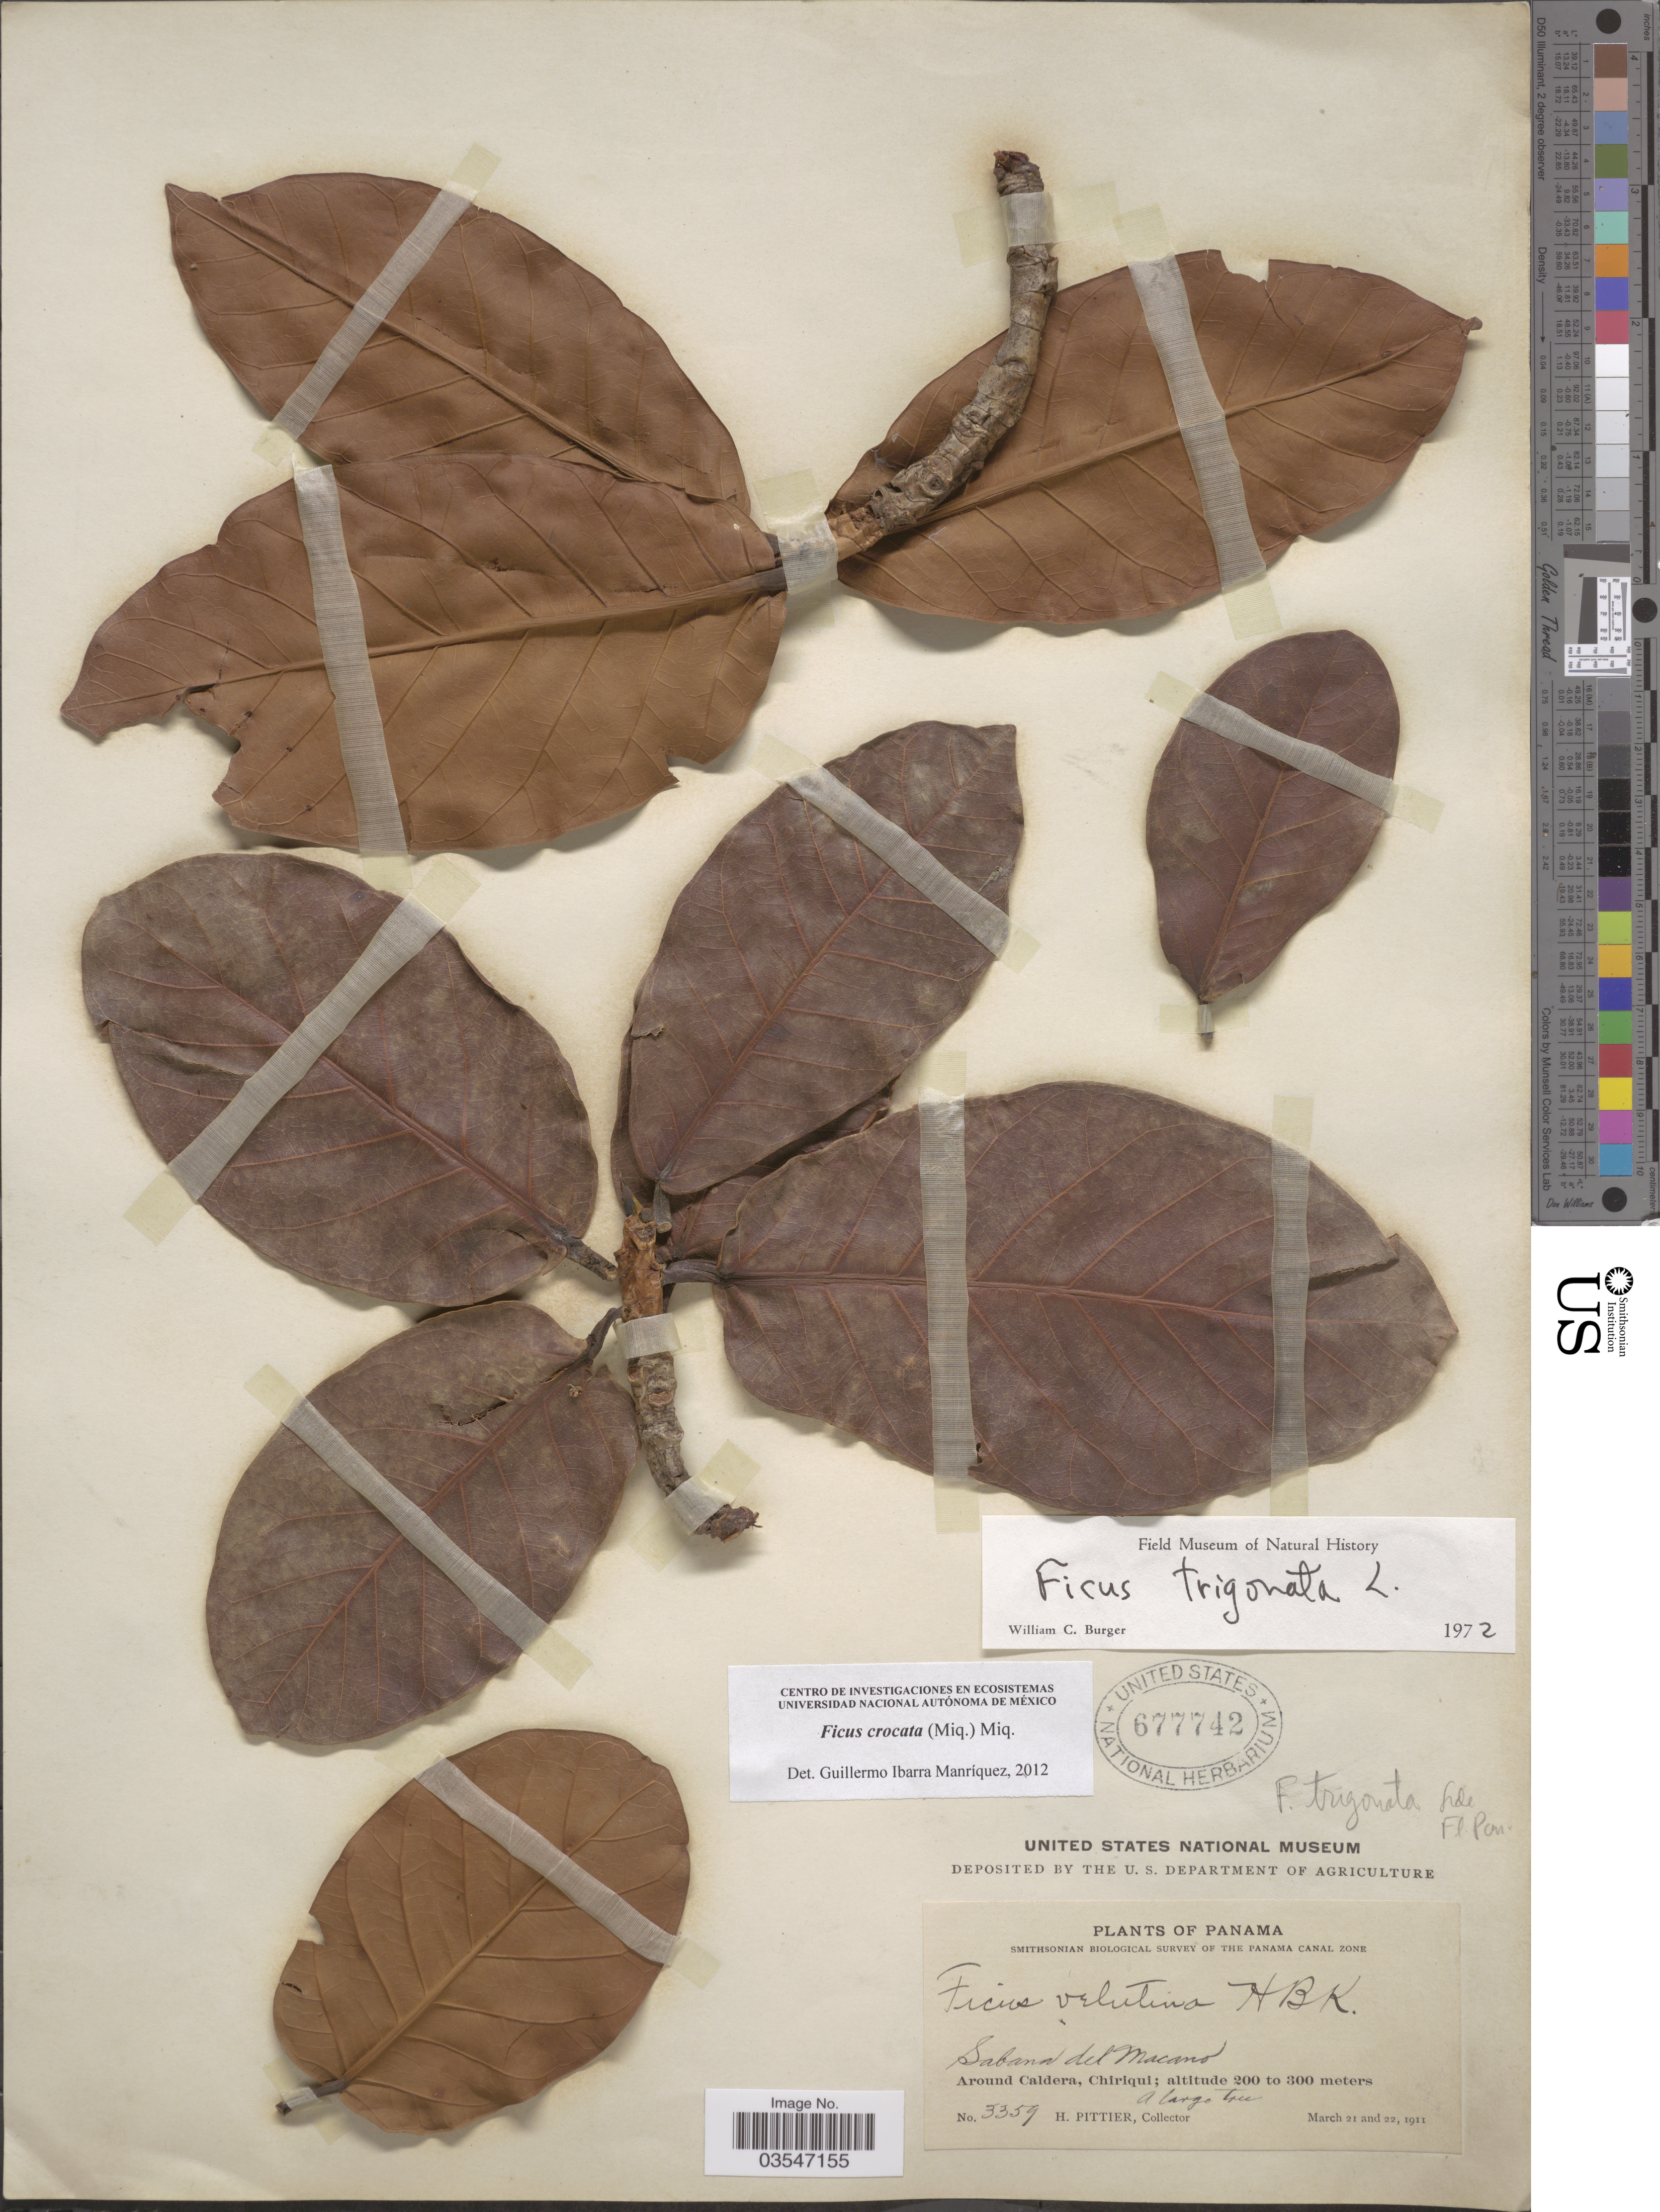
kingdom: Plantae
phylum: Tracheophyta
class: Magnoliopsida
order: Rosales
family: Moraceae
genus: Ficus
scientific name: Ficus crocata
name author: (Miq.) Miq.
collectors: H. F. Pittier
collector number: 3359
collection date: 1911-03-21/1911-03-22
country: Panama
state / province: Chiriqui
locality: Sabana de Macano. Around Caldera.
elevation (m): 200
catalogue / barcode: US 677742